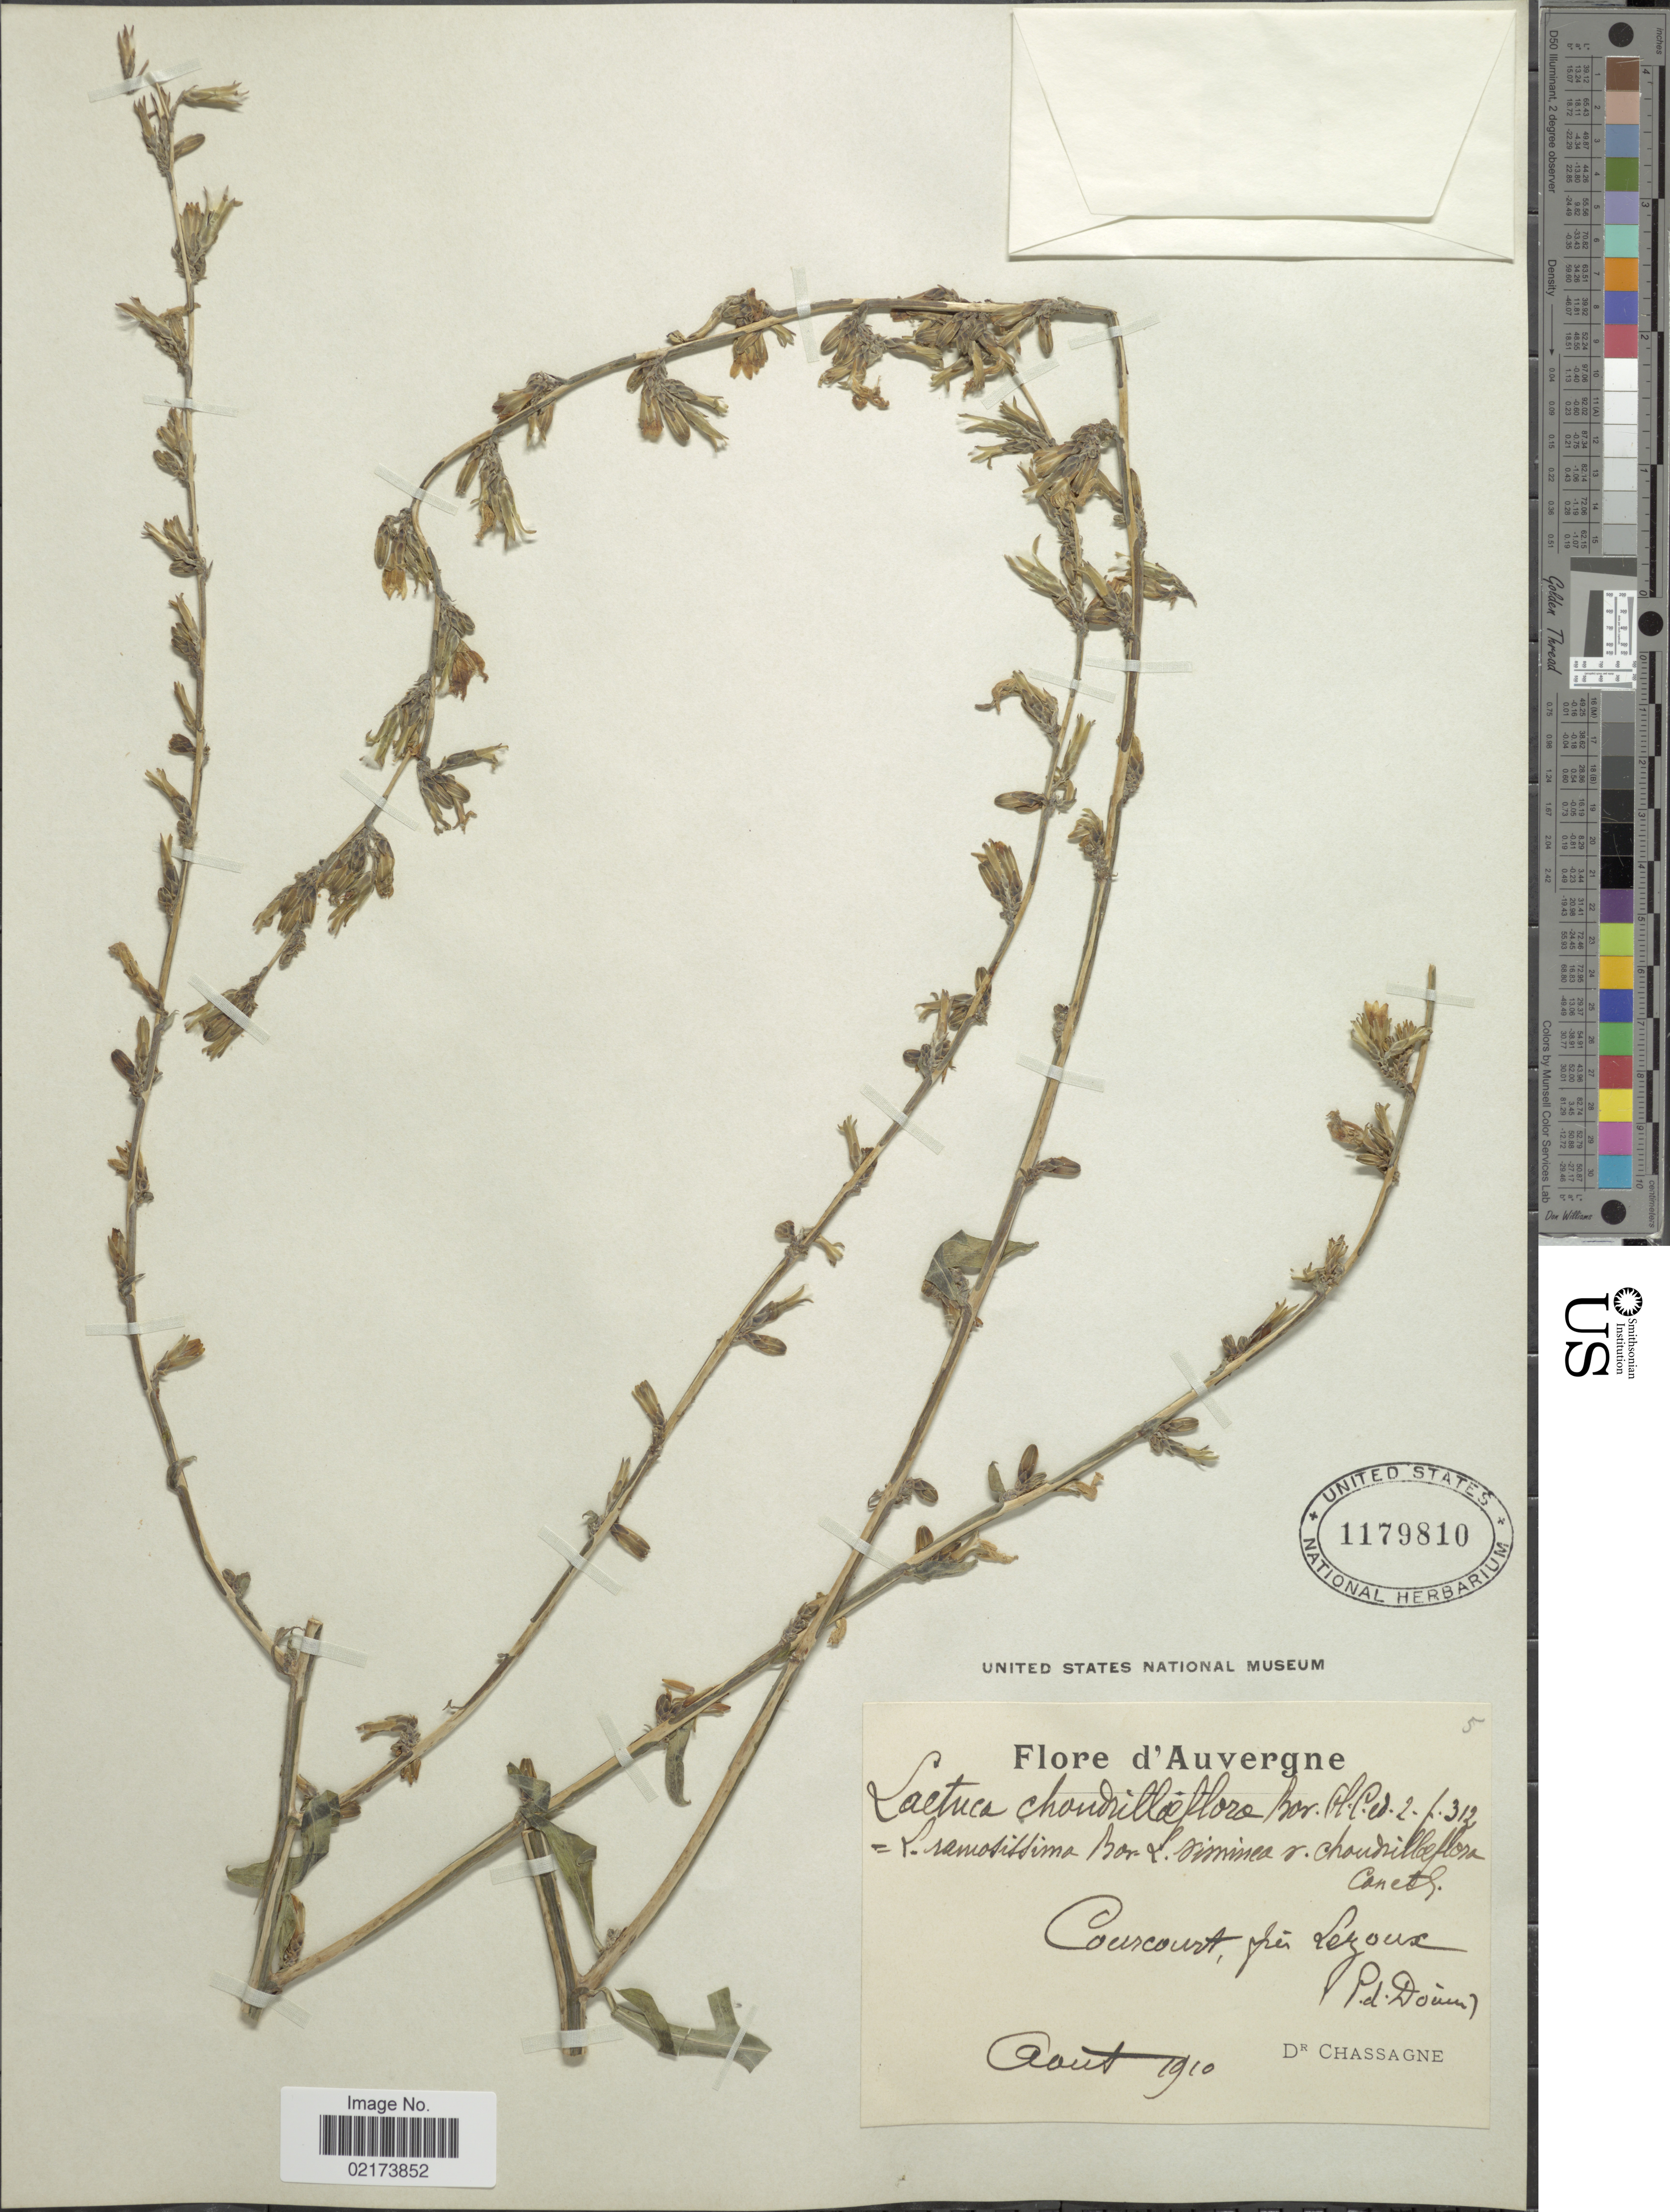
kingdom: Plantae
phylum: Tracheophyta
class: Magnoliopsida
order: Asterales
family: Asteraceae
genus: Lactuca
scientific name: Lactuca viminea subsp. chondrilliflora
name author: (Boreau) St.-Lag.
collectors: Chassagne, --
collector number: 5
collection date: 1910-08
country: France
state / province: Auvergne-Rhône-Alpes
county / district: Puy-de-Dôme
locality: Courcourt, pres Leroux, P. d. Doum [interpreted]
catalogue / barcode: US 1179810